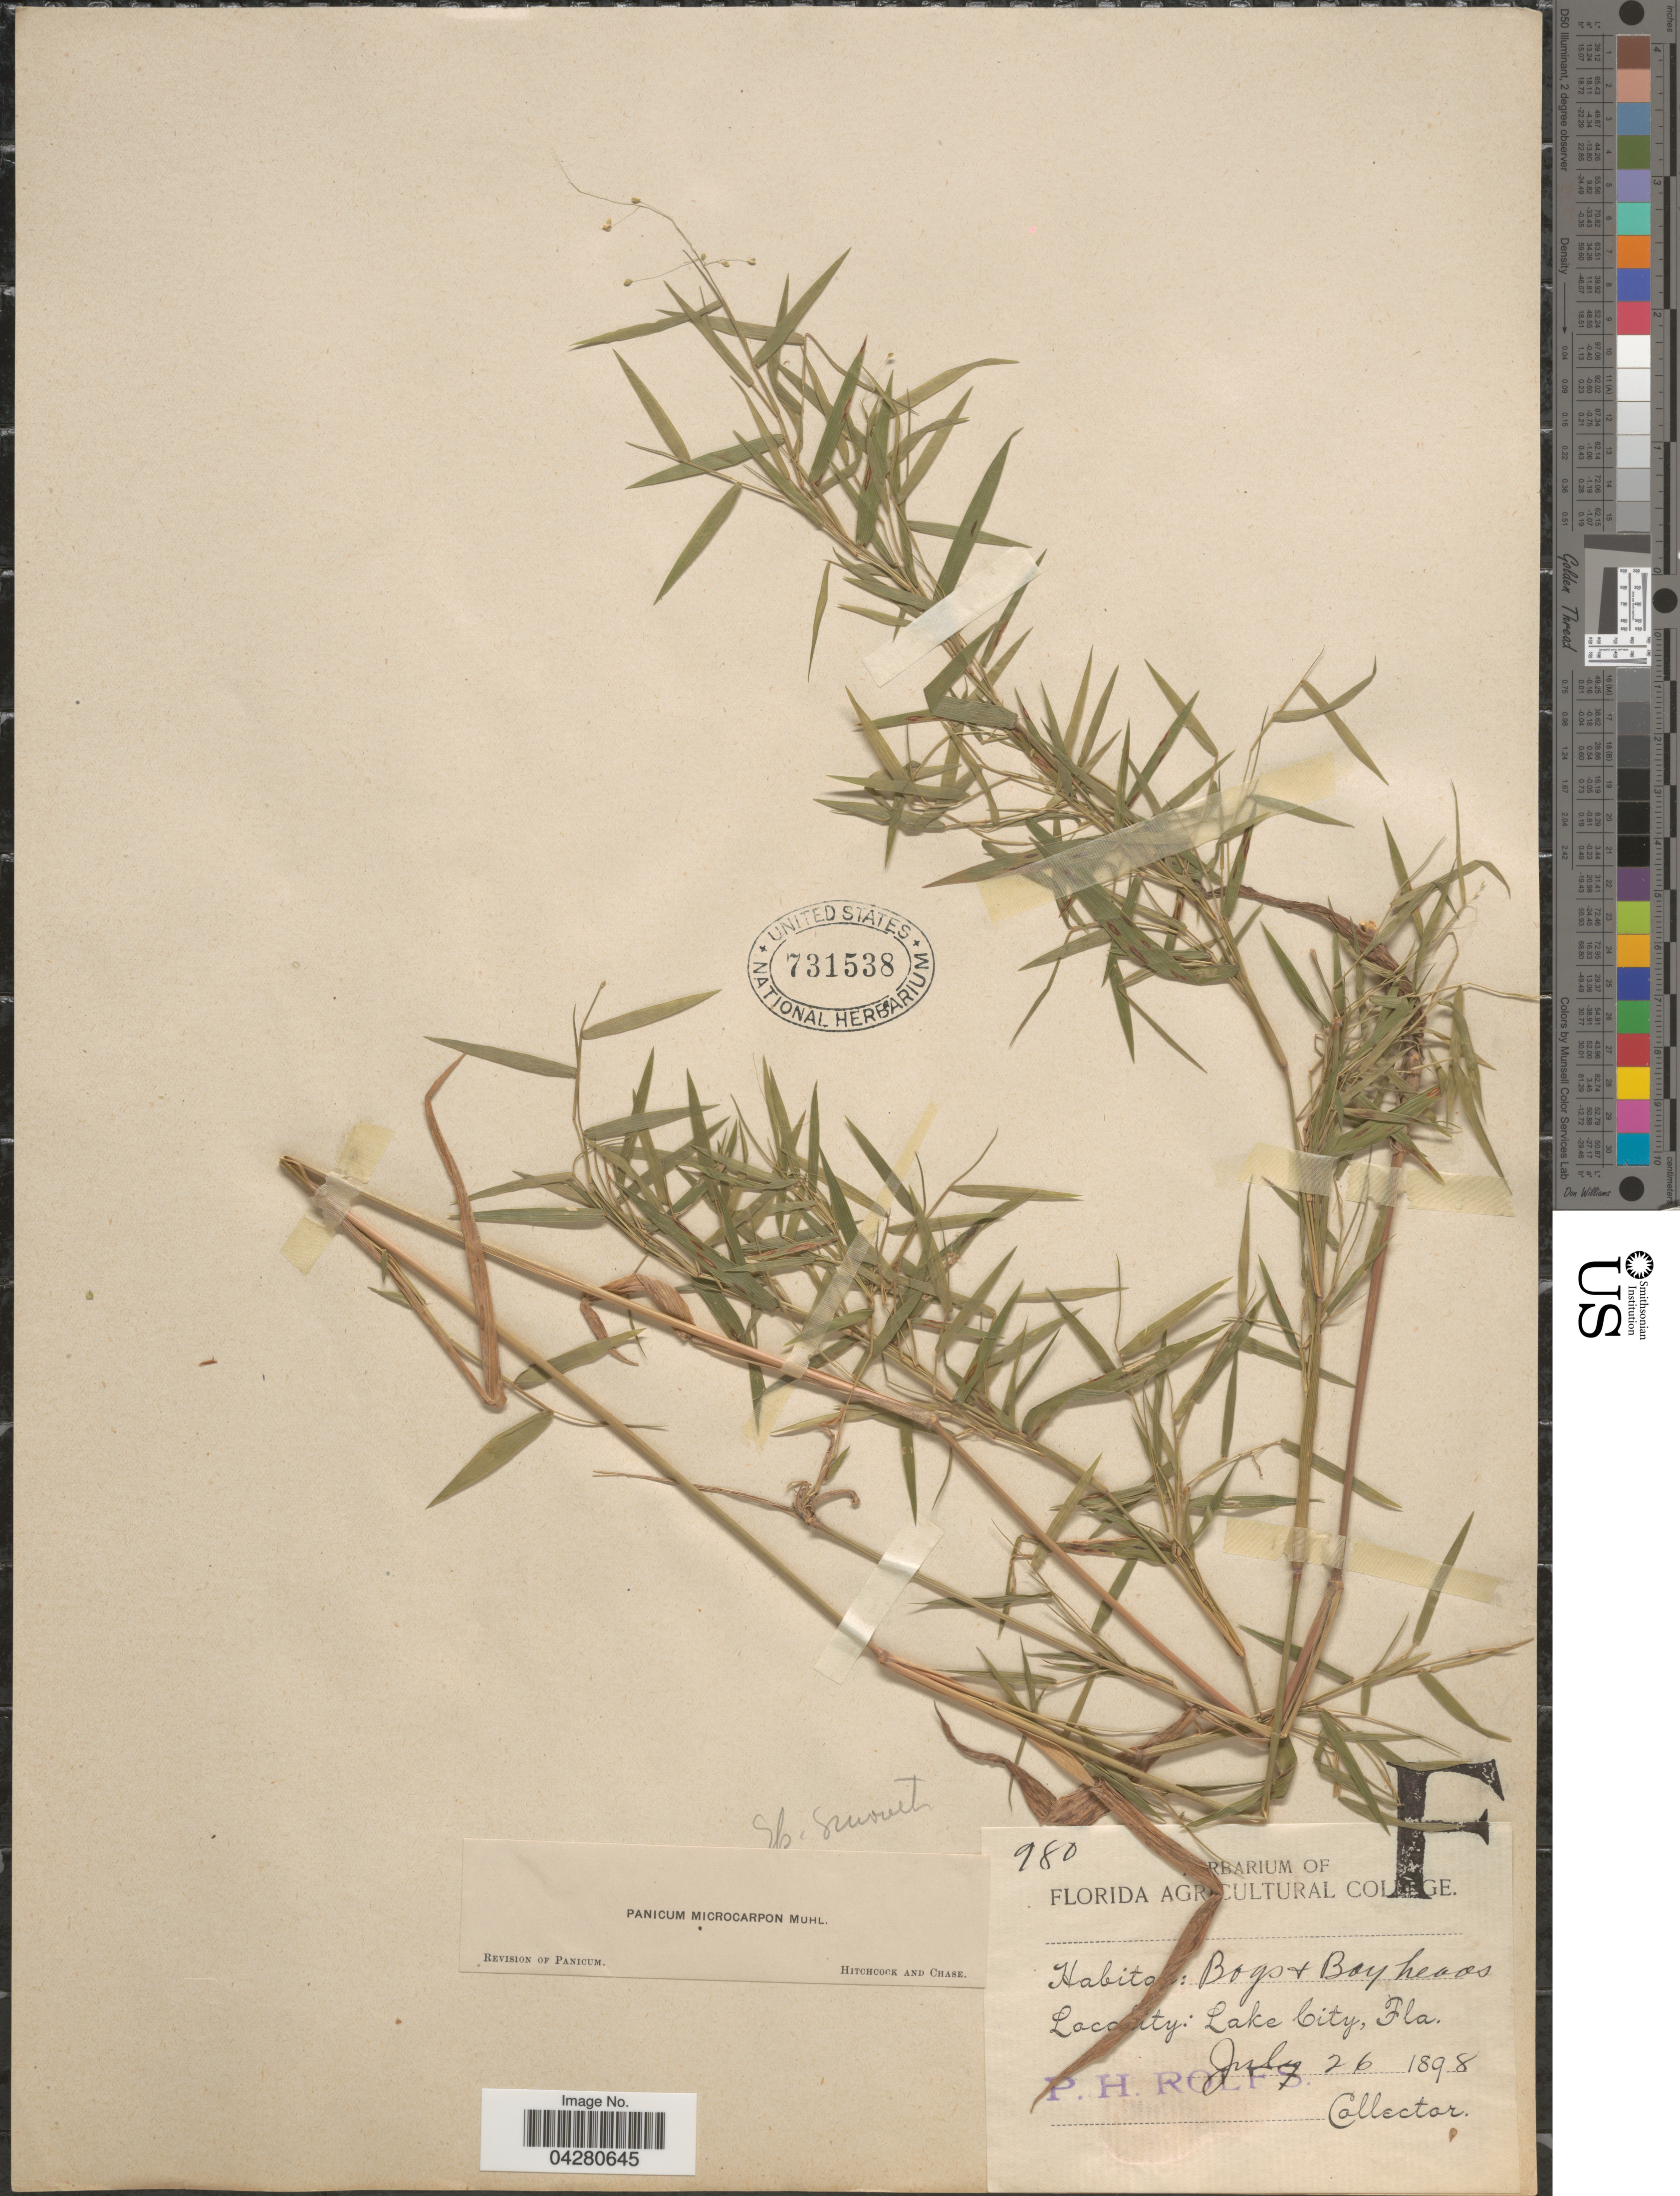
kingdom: Plantae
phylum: Tracheophyta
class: Liliopsida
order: Poales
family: Poaceae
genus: Dichanthelium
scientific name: Dichanthelium dichotomum var. dichotomum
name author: (L.) Gould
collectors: P. H. Rolfs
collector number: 980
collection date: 1898-07-26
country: United States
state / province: Florida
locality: Lake City.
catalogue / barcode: US 731538